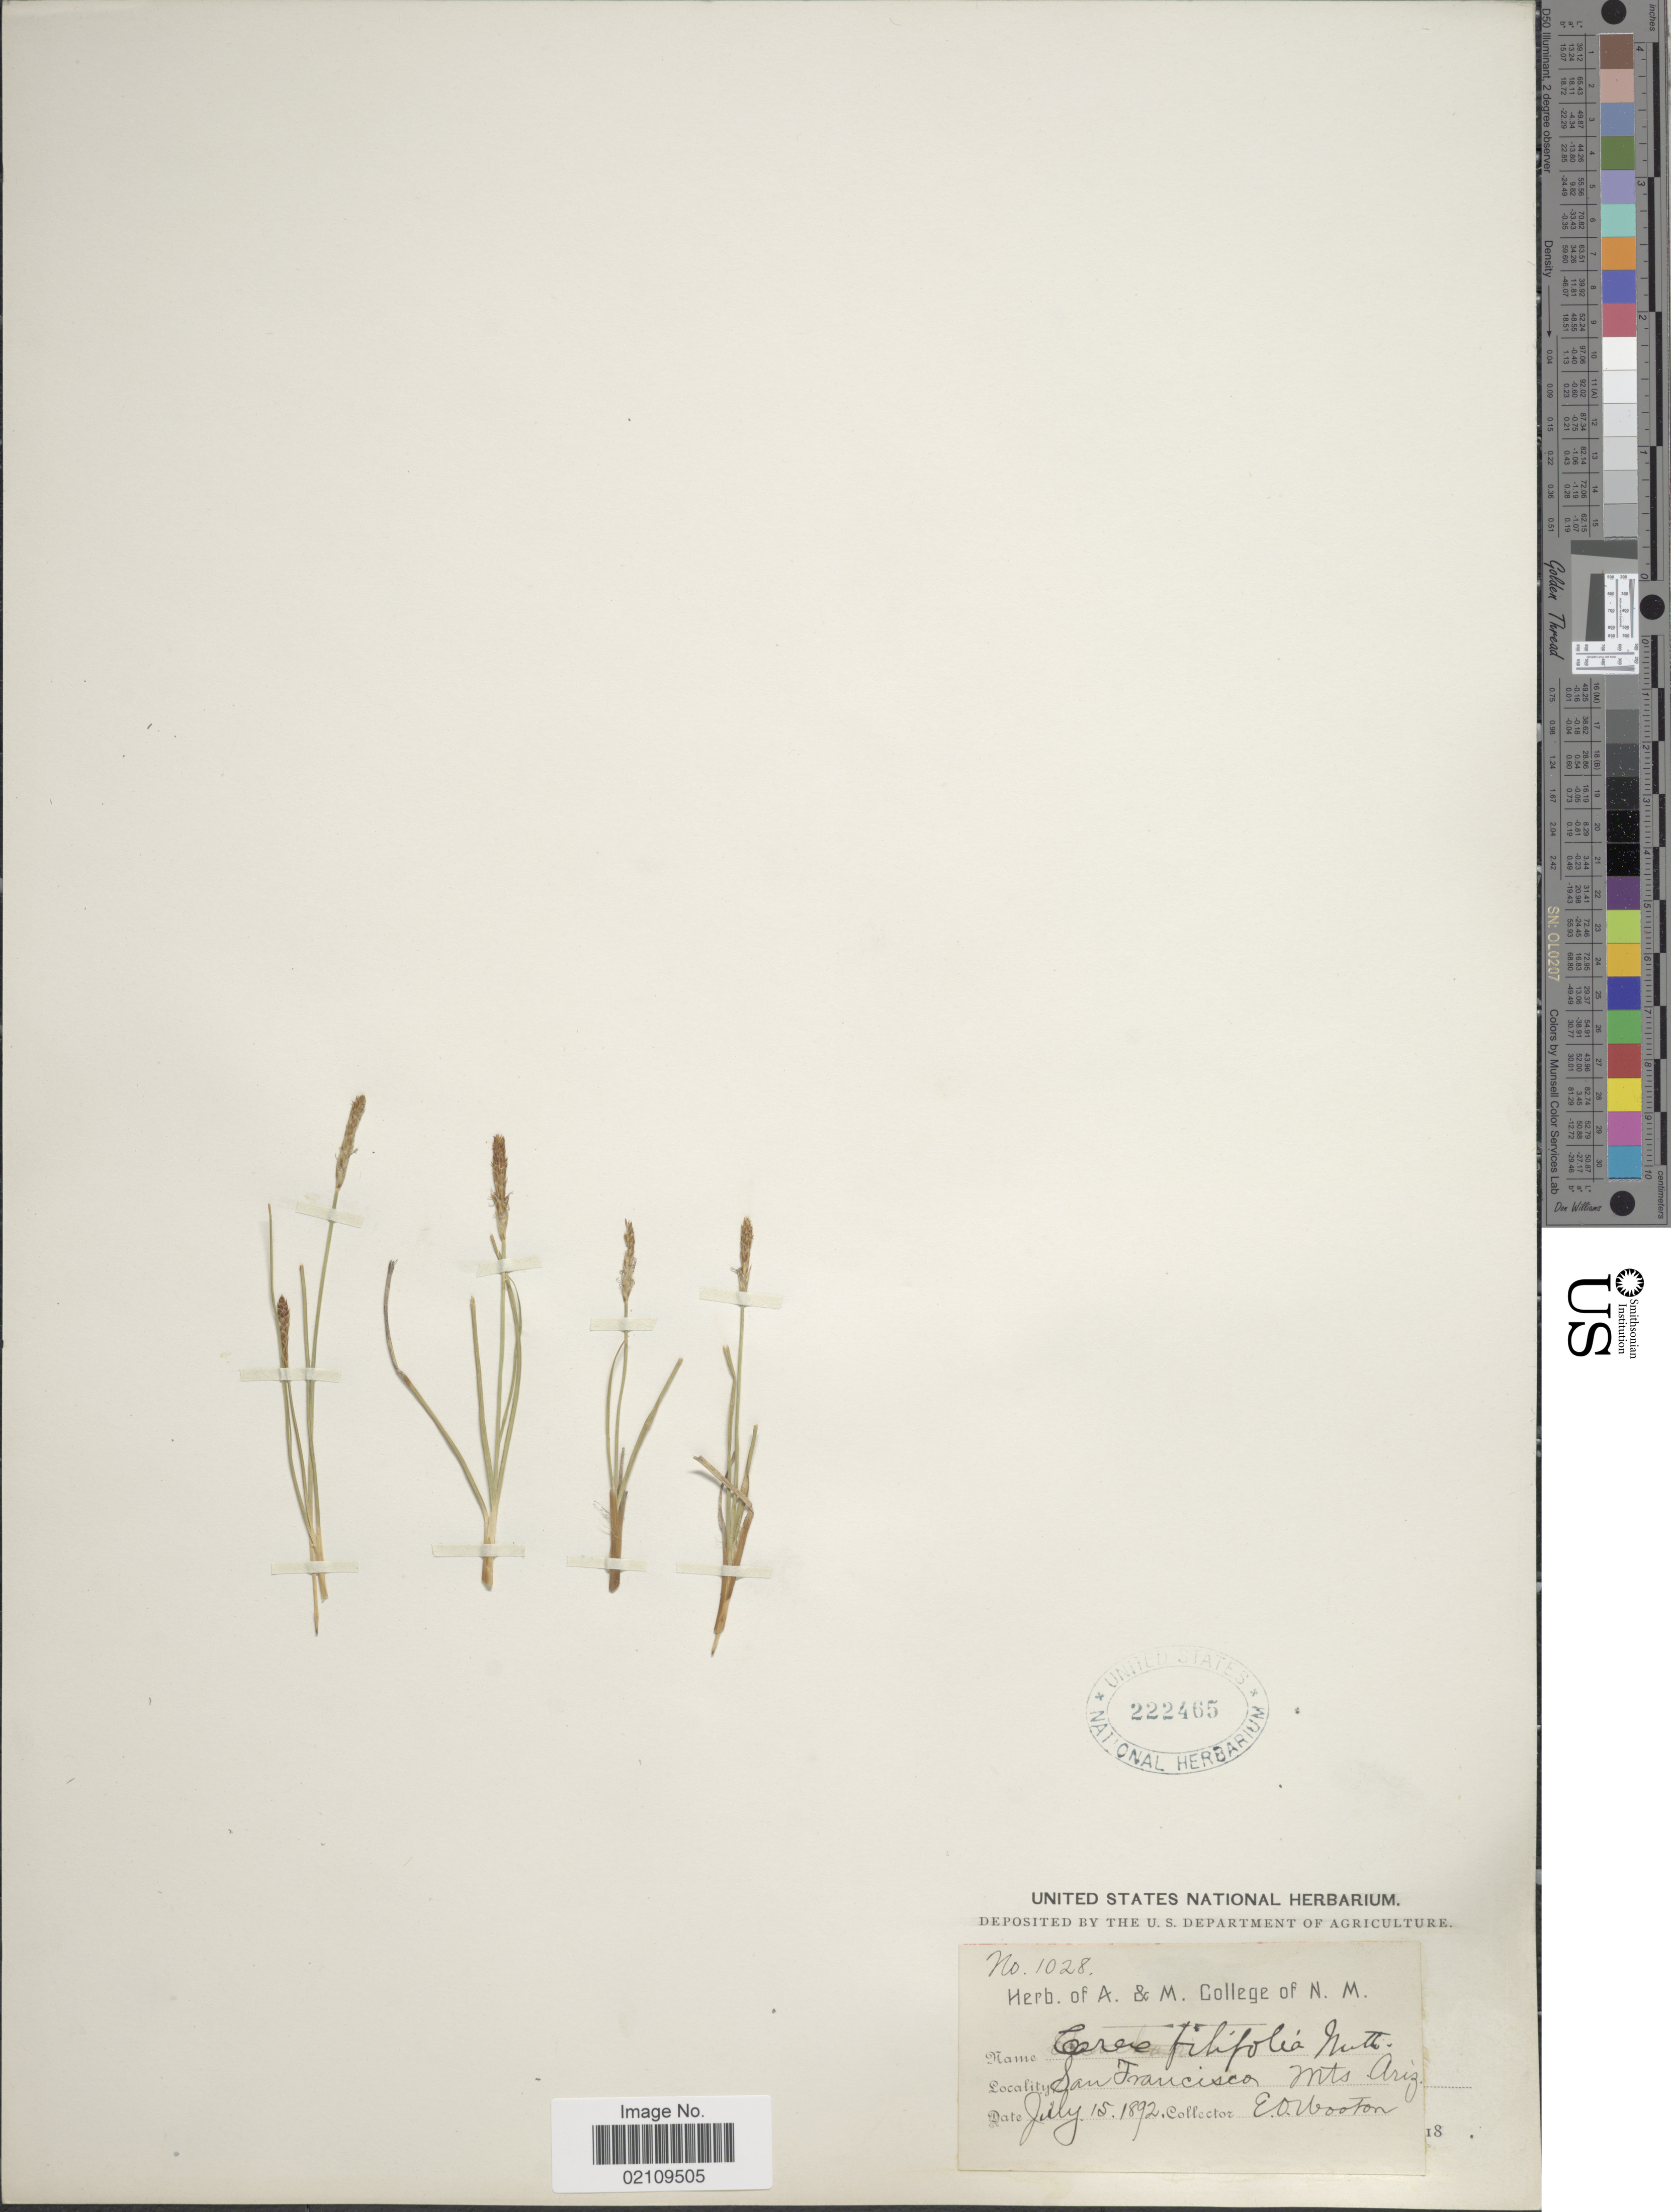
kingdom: Plantae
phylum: Tracheophyta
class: Liliopsida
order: Poales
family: Cyperaceae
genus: Carex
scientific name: Carex filifolia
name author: Nutt.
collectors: E. O. Wooton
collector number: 1028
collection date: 1892-07-15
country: United States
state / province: Arizona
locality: San Francisco Mts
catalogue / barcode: US 222465